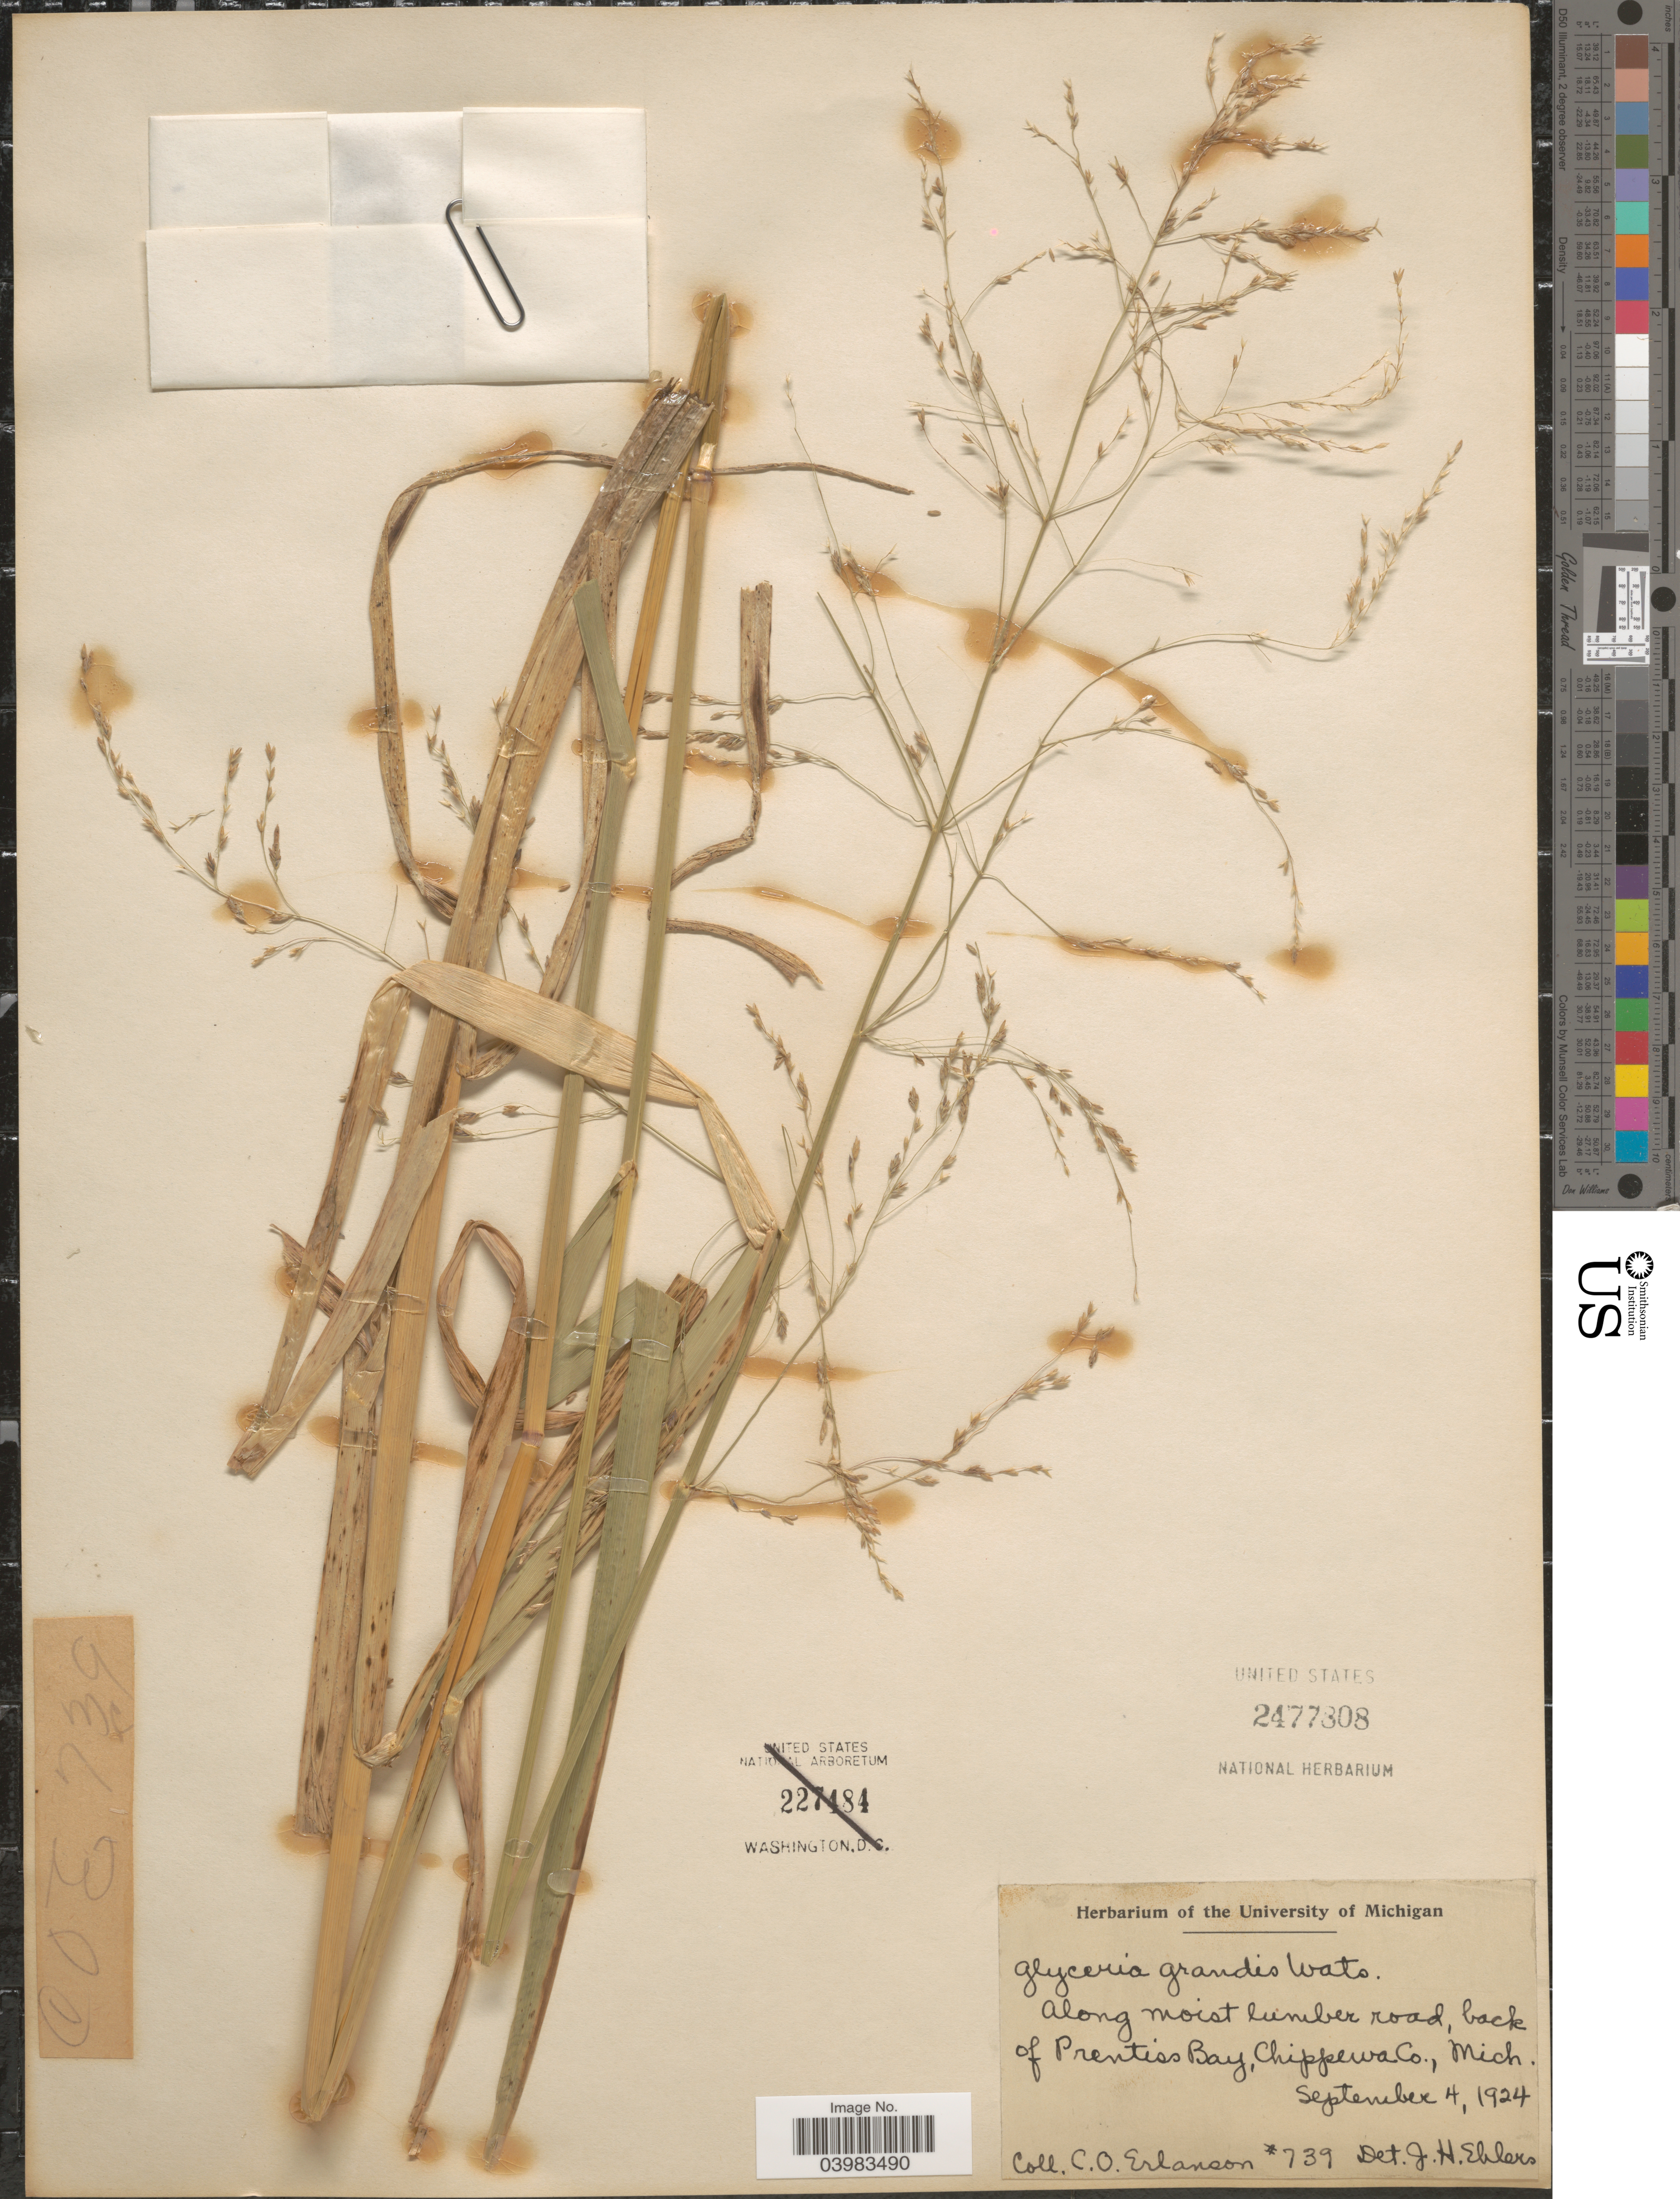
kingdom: Plantae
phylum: Tracheophyta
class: Liliopsida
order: Poales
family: Poaceae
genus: Glyceria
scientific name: Glyceria grandis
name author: S. Watson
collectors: C. O. Erlanson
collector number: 739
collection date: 1924-09-04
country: United States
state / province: Michigan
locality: Along moist cumber road, back of Prentiss Bay, Chippewa Co.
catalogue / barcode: US 2477808